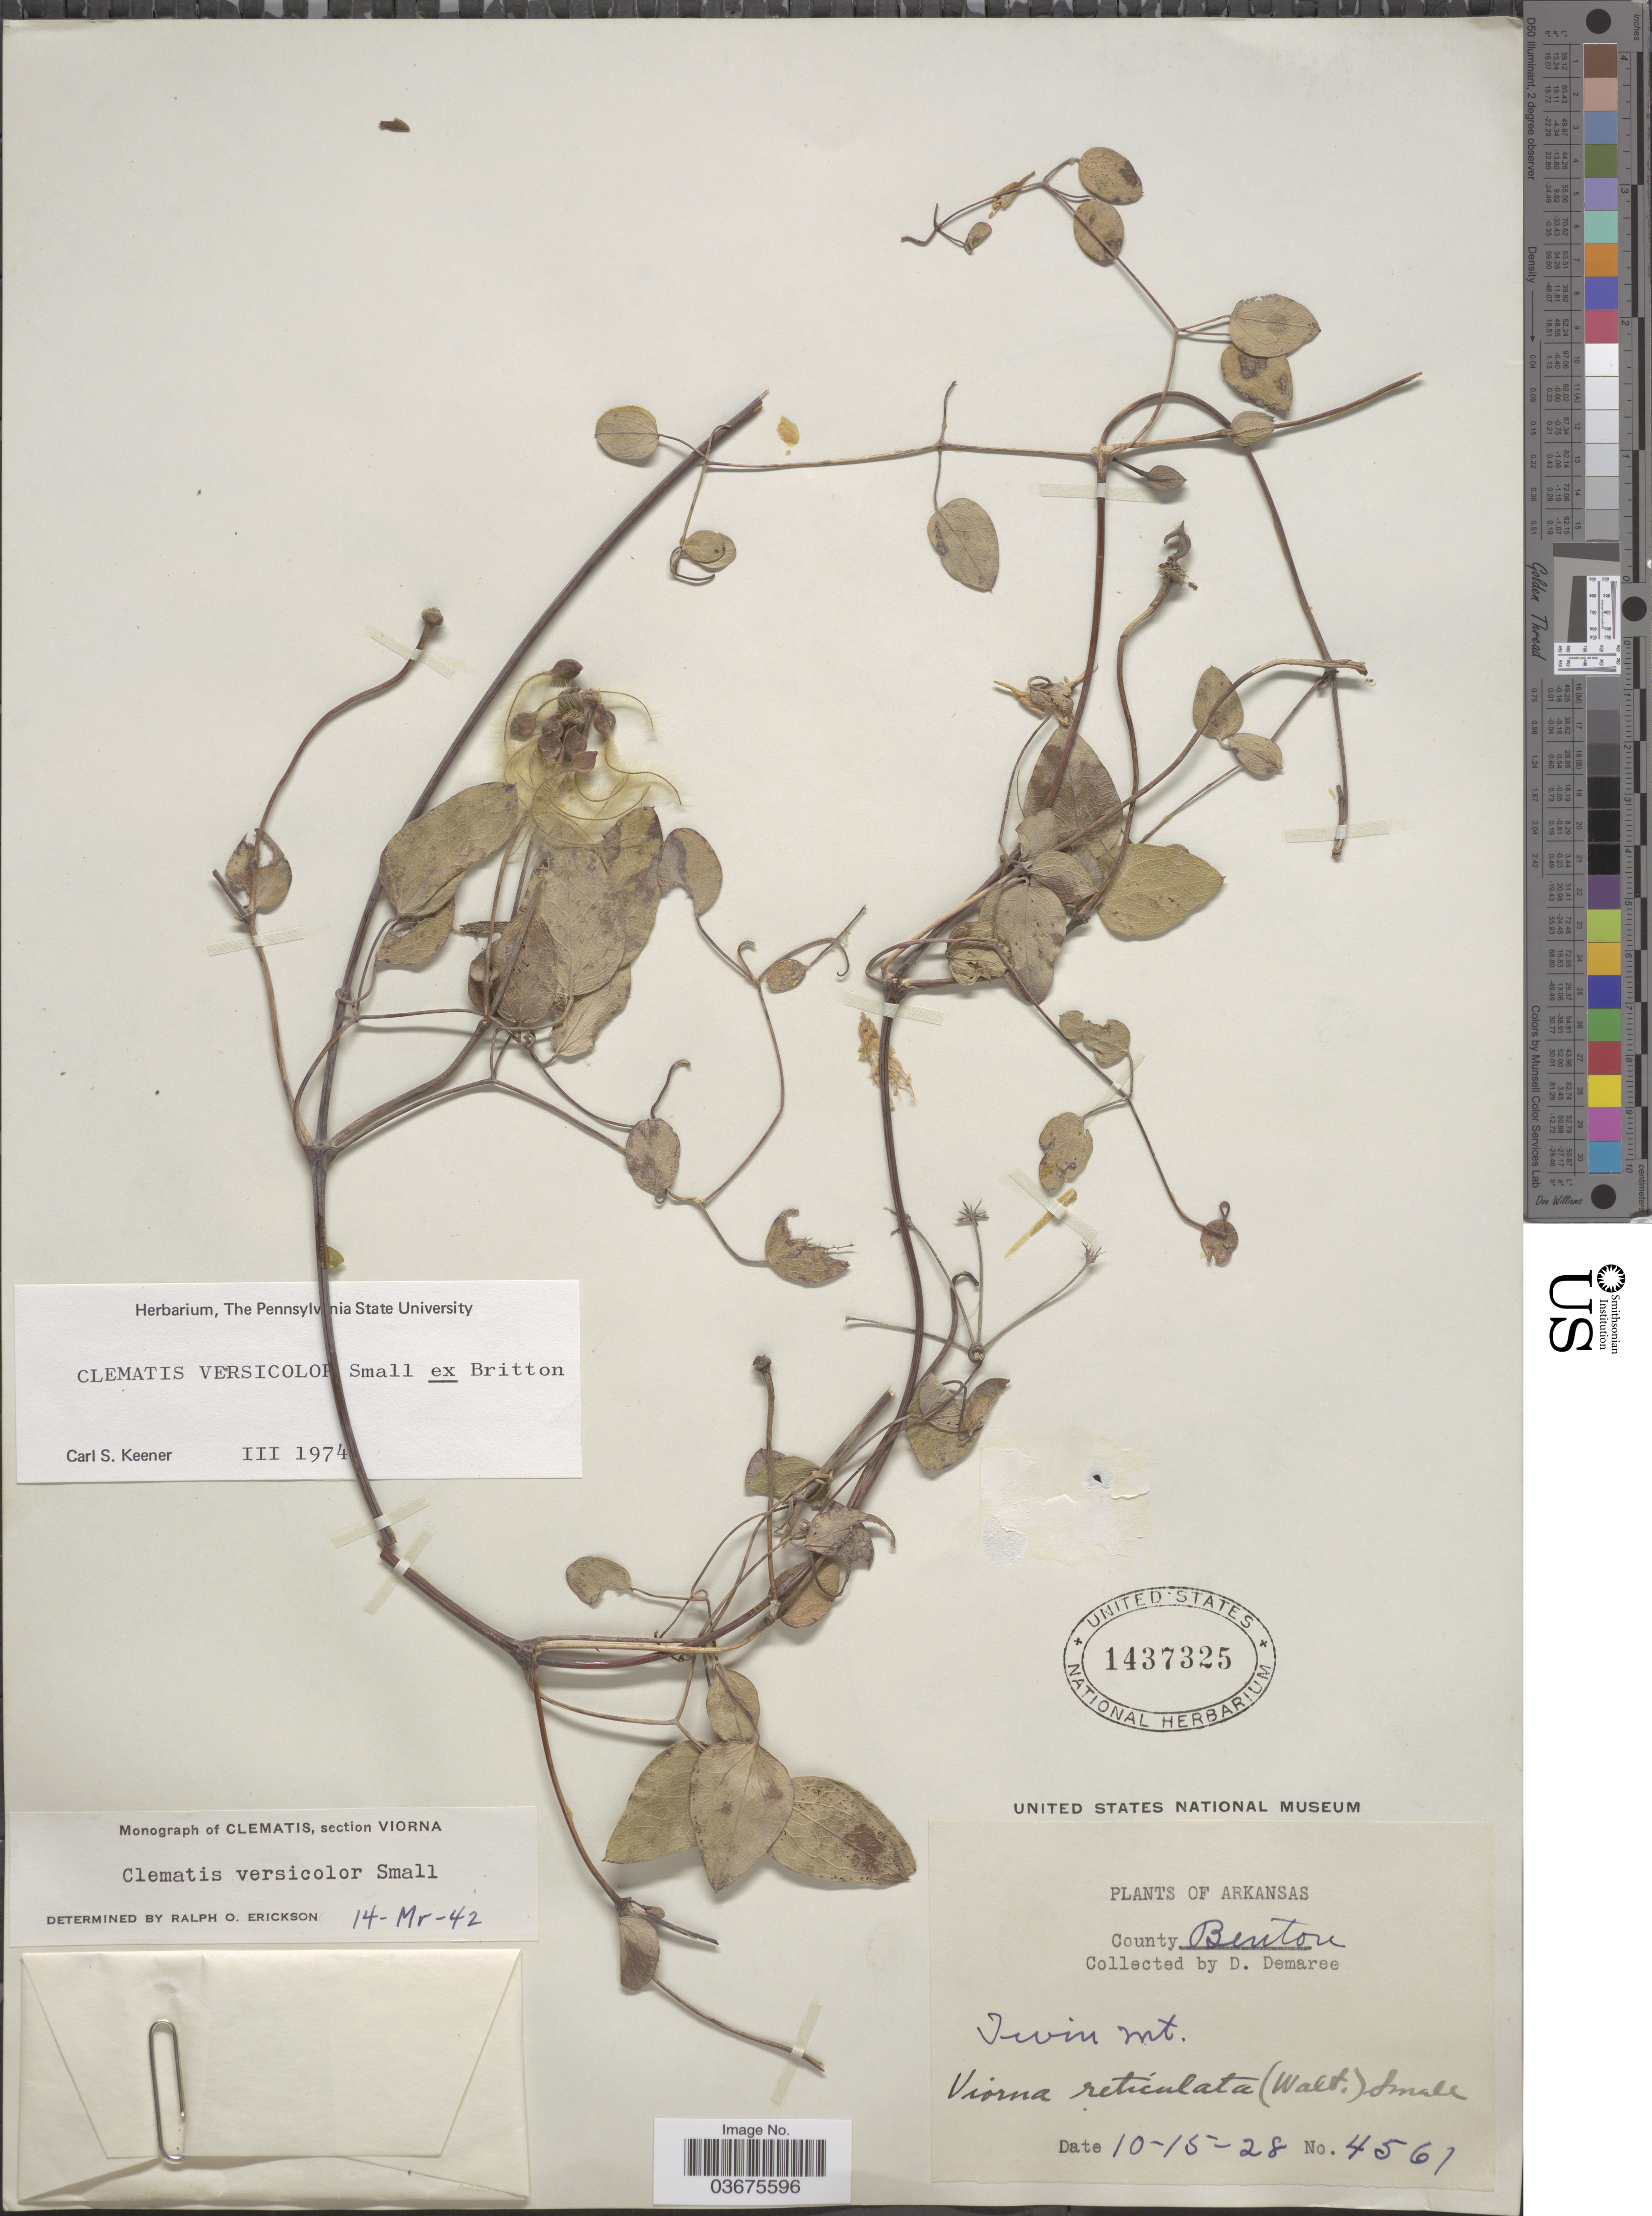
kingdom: Plantae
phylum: Tracheophyta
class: Magnoliopsida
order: Ranunculales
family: Ranunculaceae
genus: Clematis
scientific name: Clematis versicolor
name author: Small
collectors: D. Demaree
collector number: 4561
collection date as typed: Transcribed d/m/y: 15/10/28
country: United States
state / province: Arkansas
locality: County Benton. Twin mt.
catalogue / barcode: US 1437325